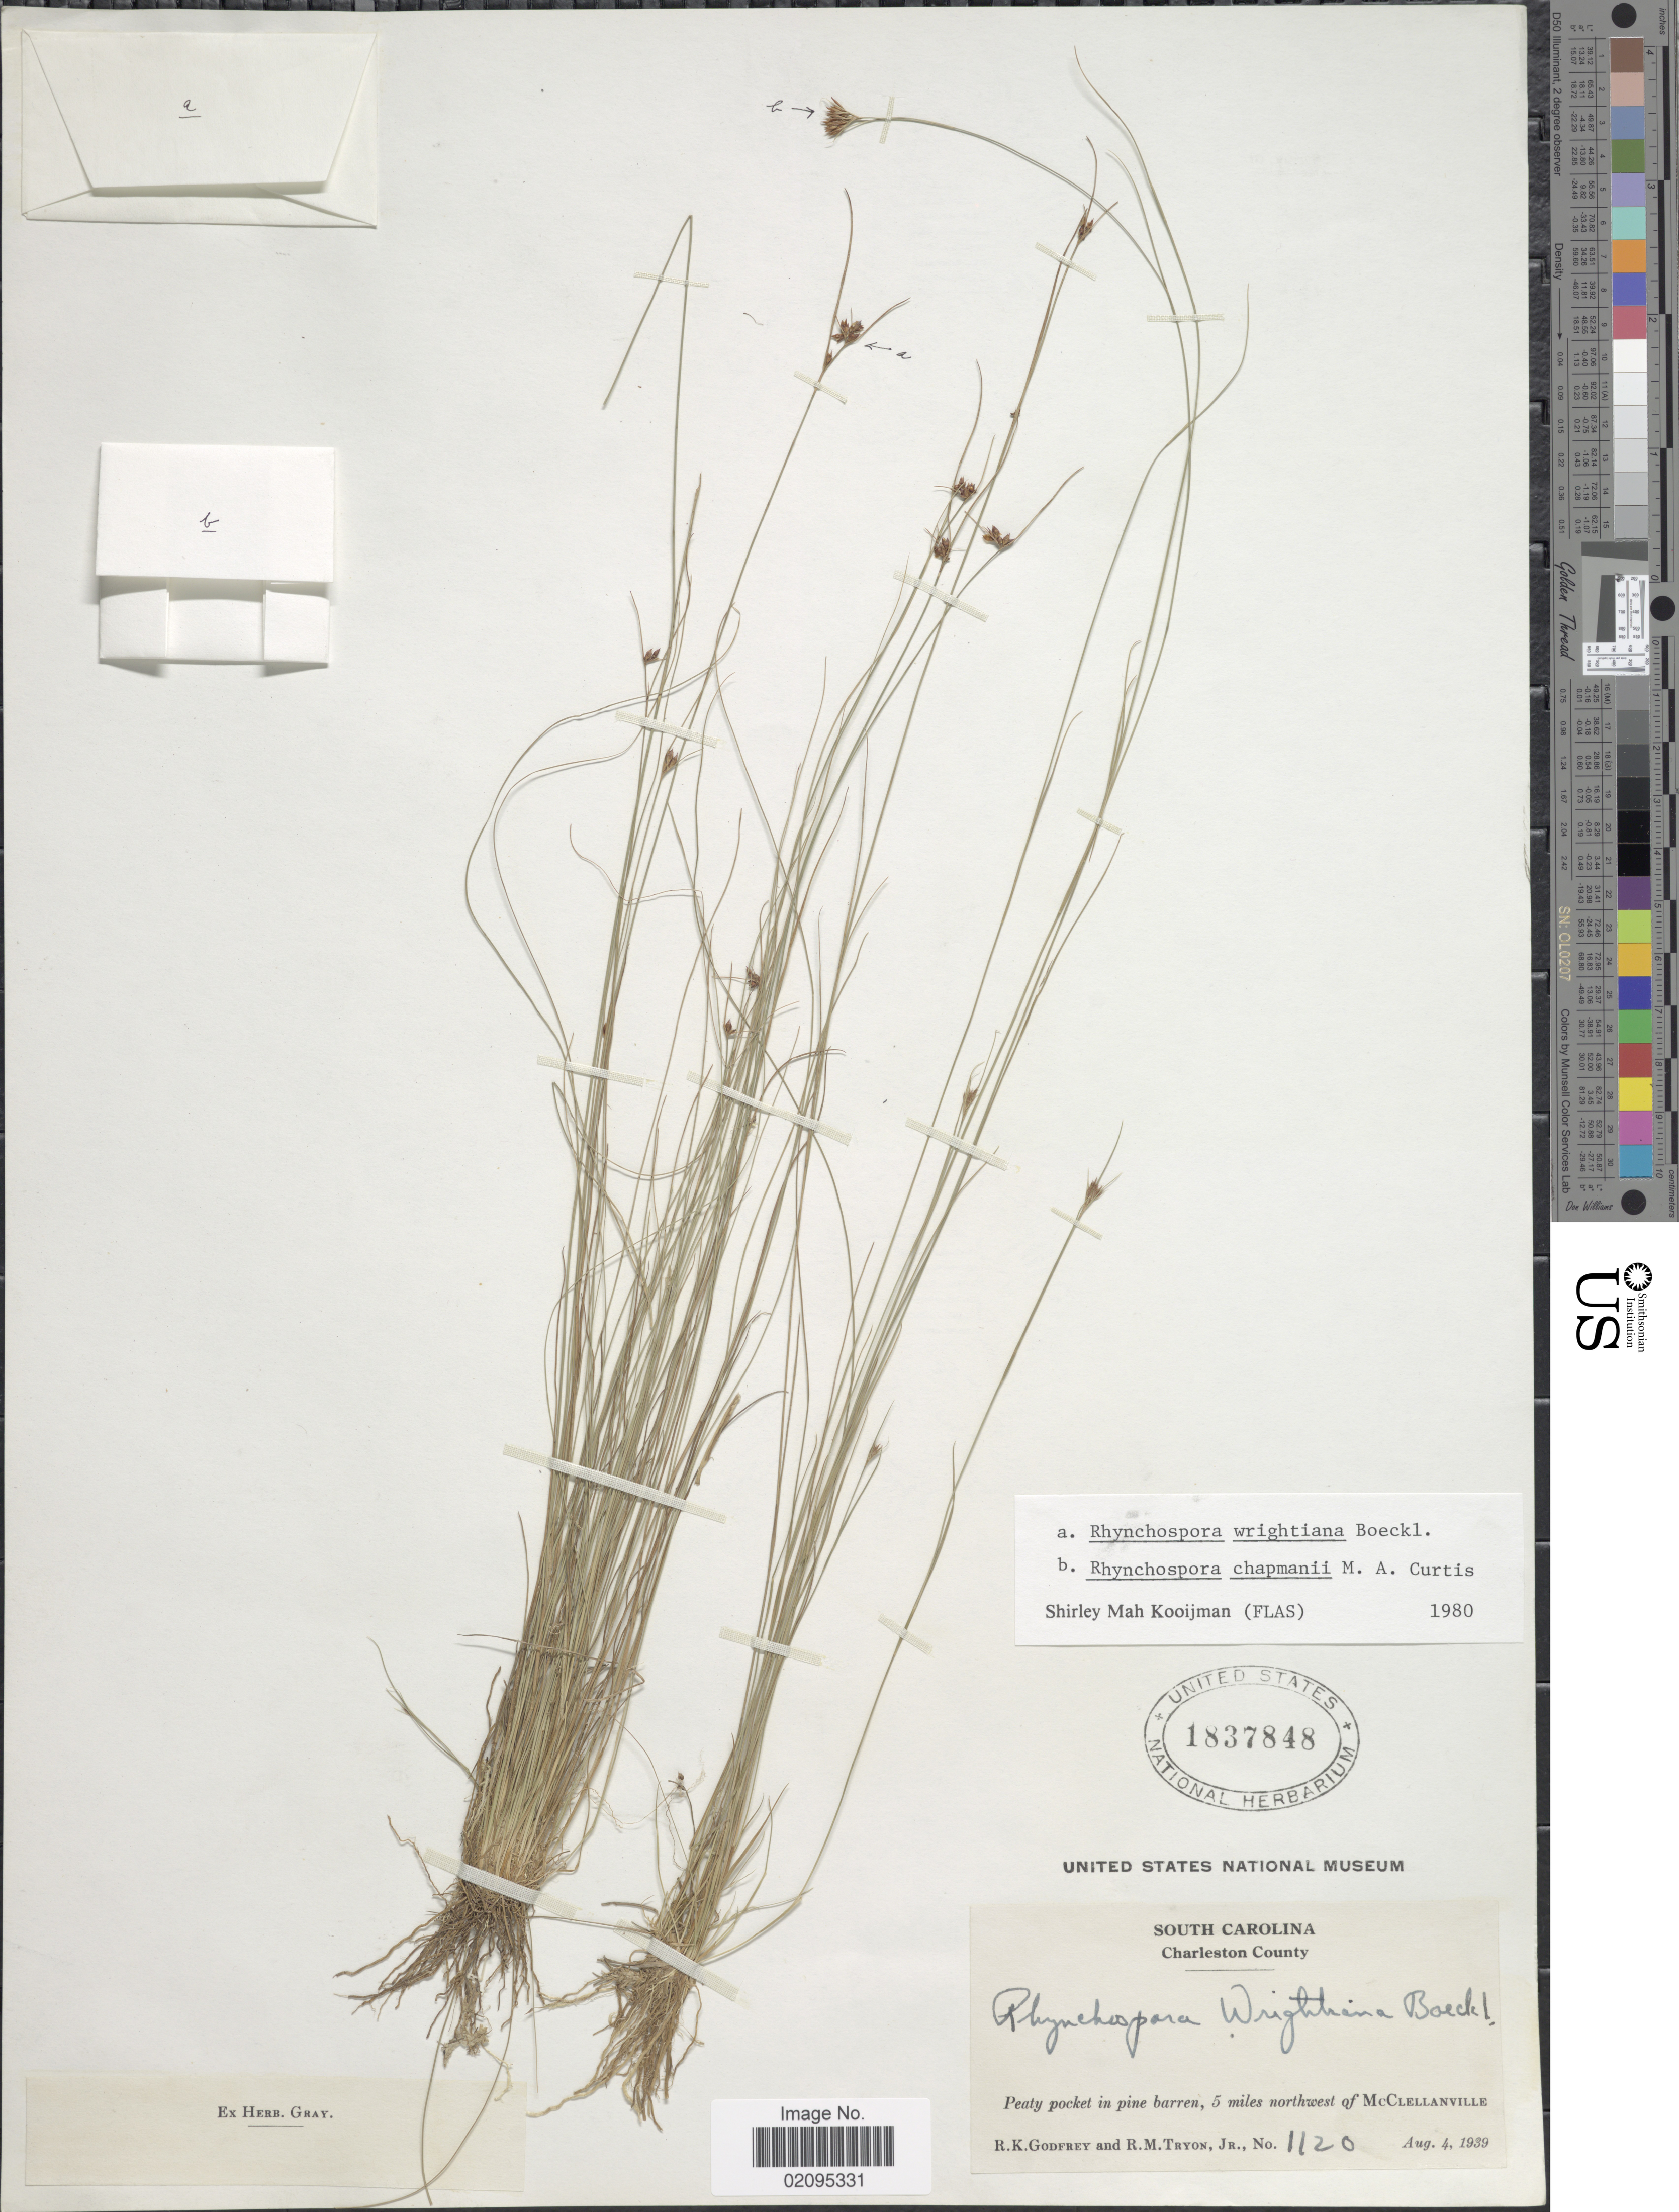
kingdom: Plantae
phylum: Tracheophyta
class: Liliopsida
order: Poales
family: Cyperaceae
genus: Rhynchospora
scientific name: Rhynchospora wrightiana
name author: Boeckeler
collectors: R. K. Godfrey & R. M. Tryon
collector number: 1120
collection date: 1939-08-04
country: United States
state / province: South Carolina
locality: Charleston County, peaty pocket in pine barren, 5 miles northwest of McClellanville.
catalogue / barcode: US 1837848